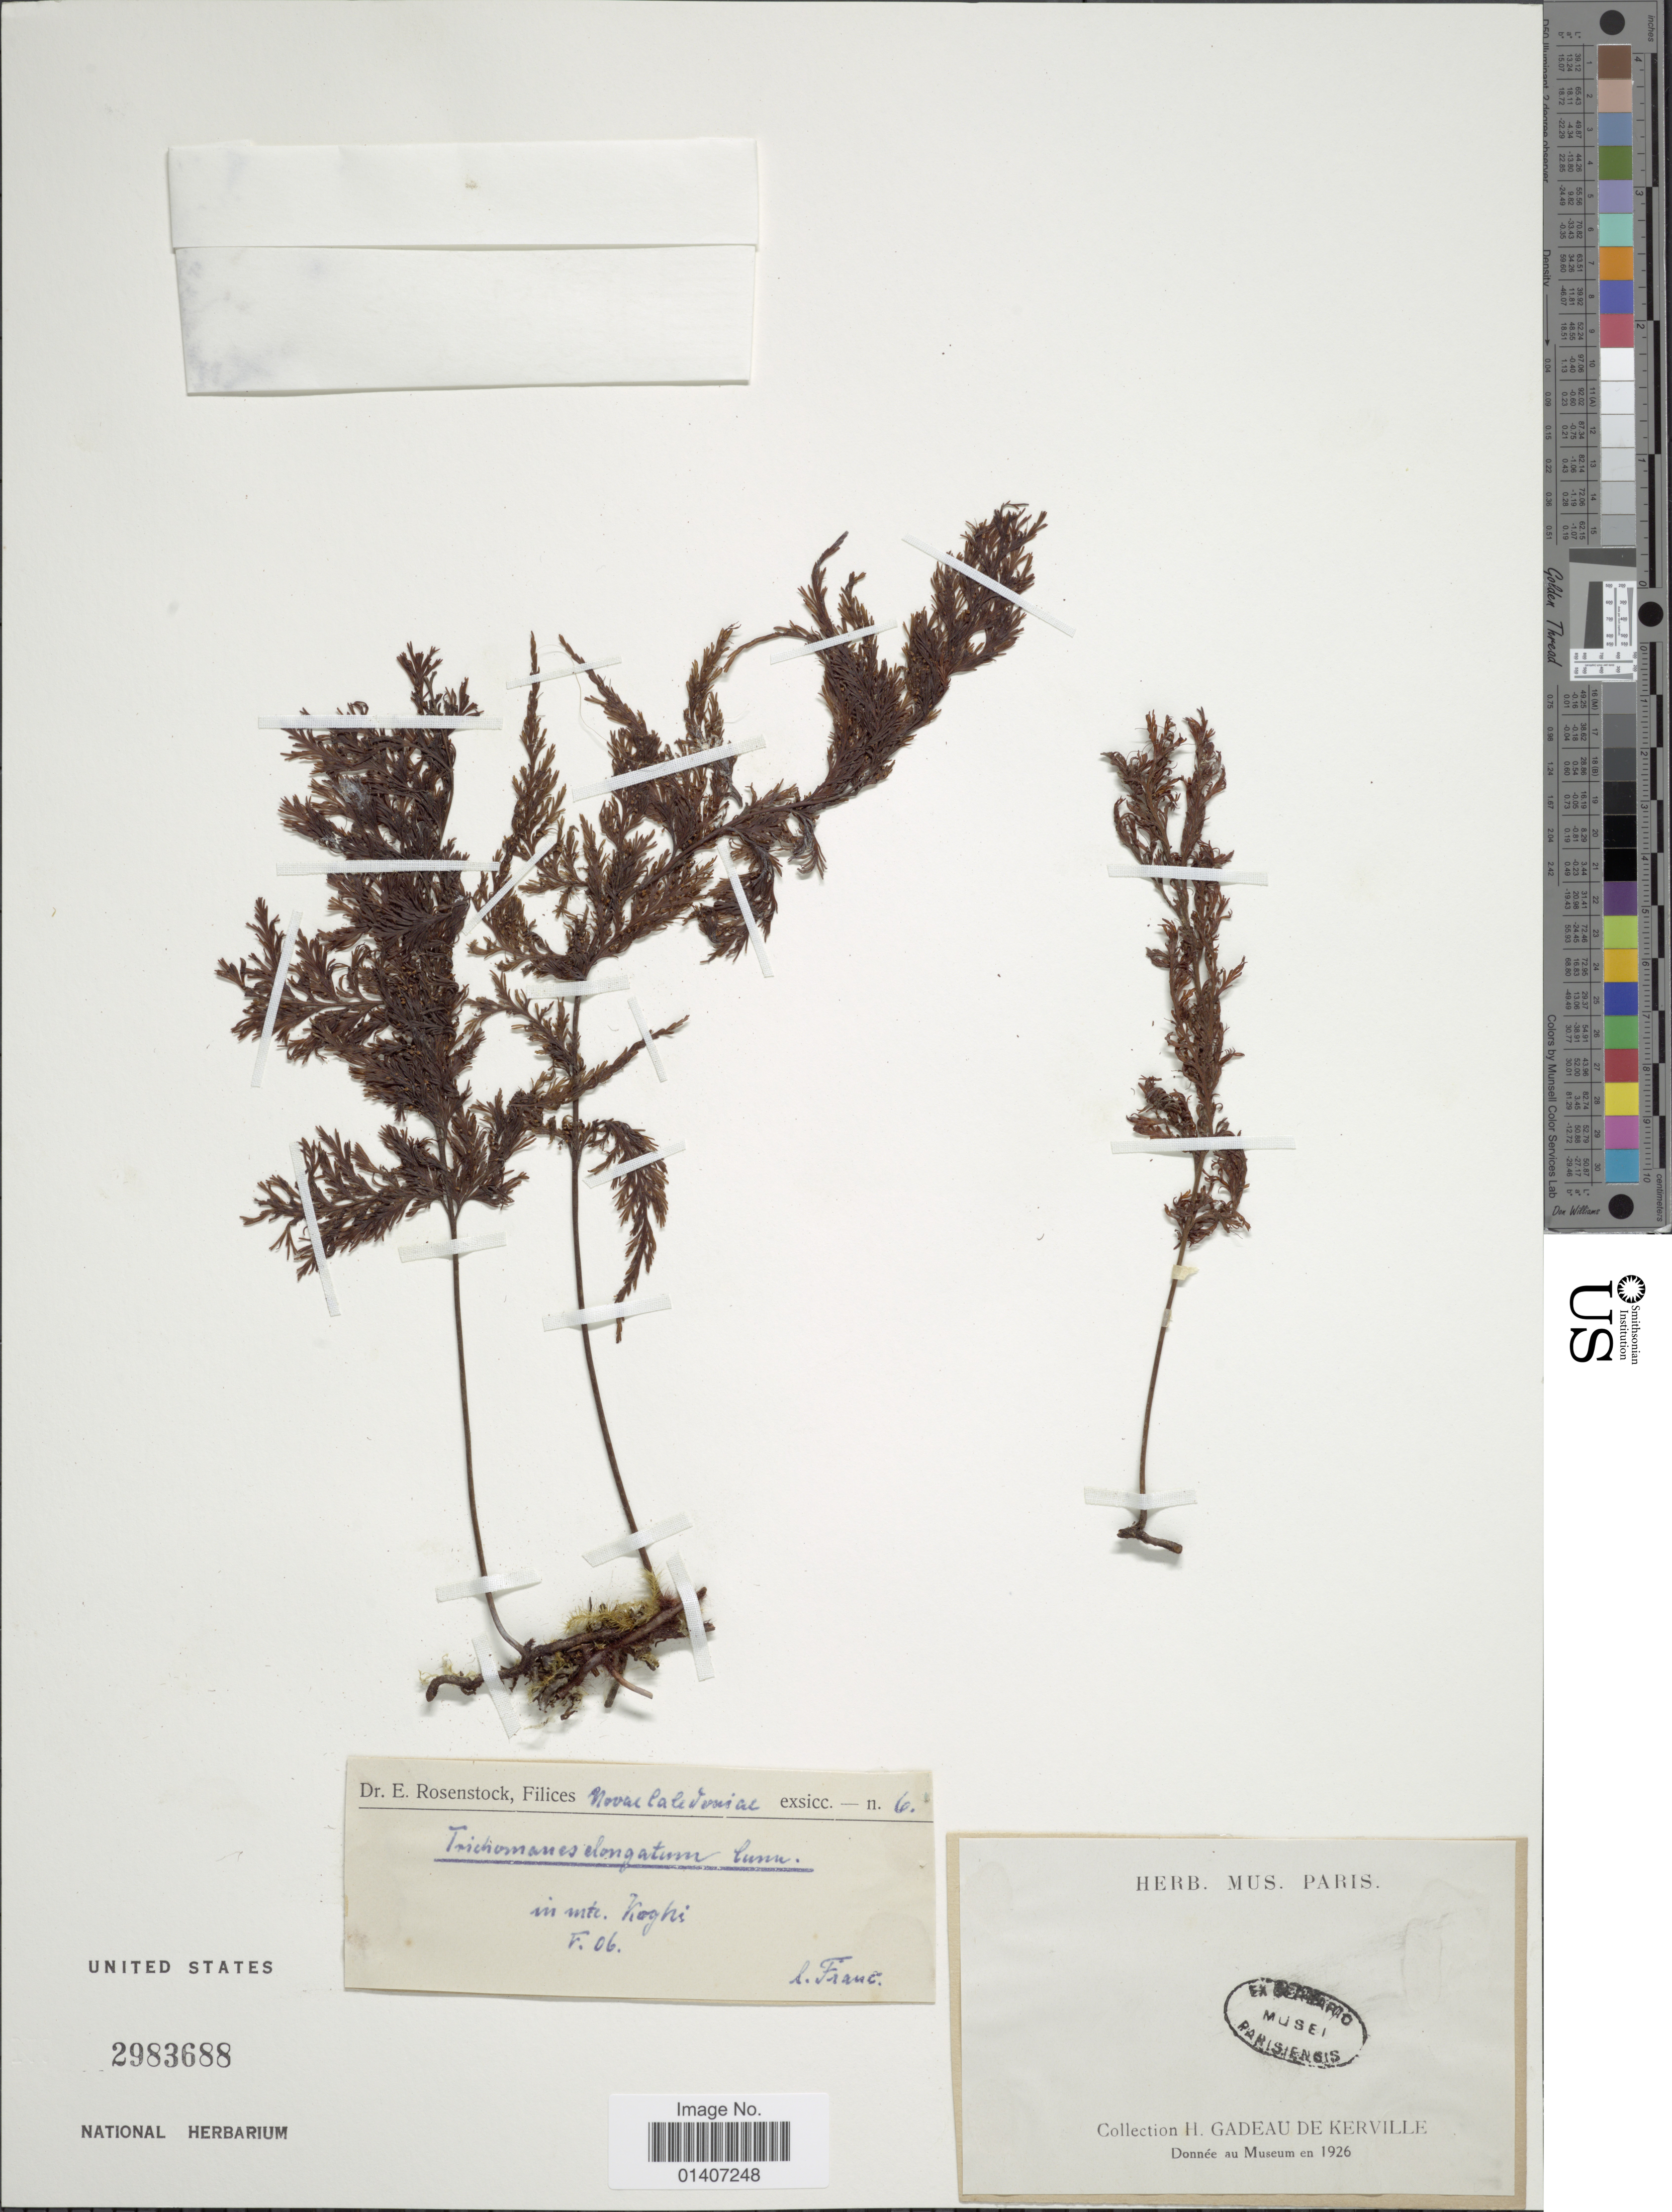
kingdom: Plantae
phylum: Tracheophyta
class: Polypodiopsida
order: Hymenophyllales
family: Hymenophyllaceae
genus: Abrodictyum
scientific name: Abrodictyum elongatum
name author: (A. Cunn.) Ebihara & K. Iwats.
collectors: Franc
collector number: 6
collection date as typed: Transcribed d/m/y: /5/6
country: New Caledonia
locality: In Mte. Koghi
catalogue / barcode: US 2983688